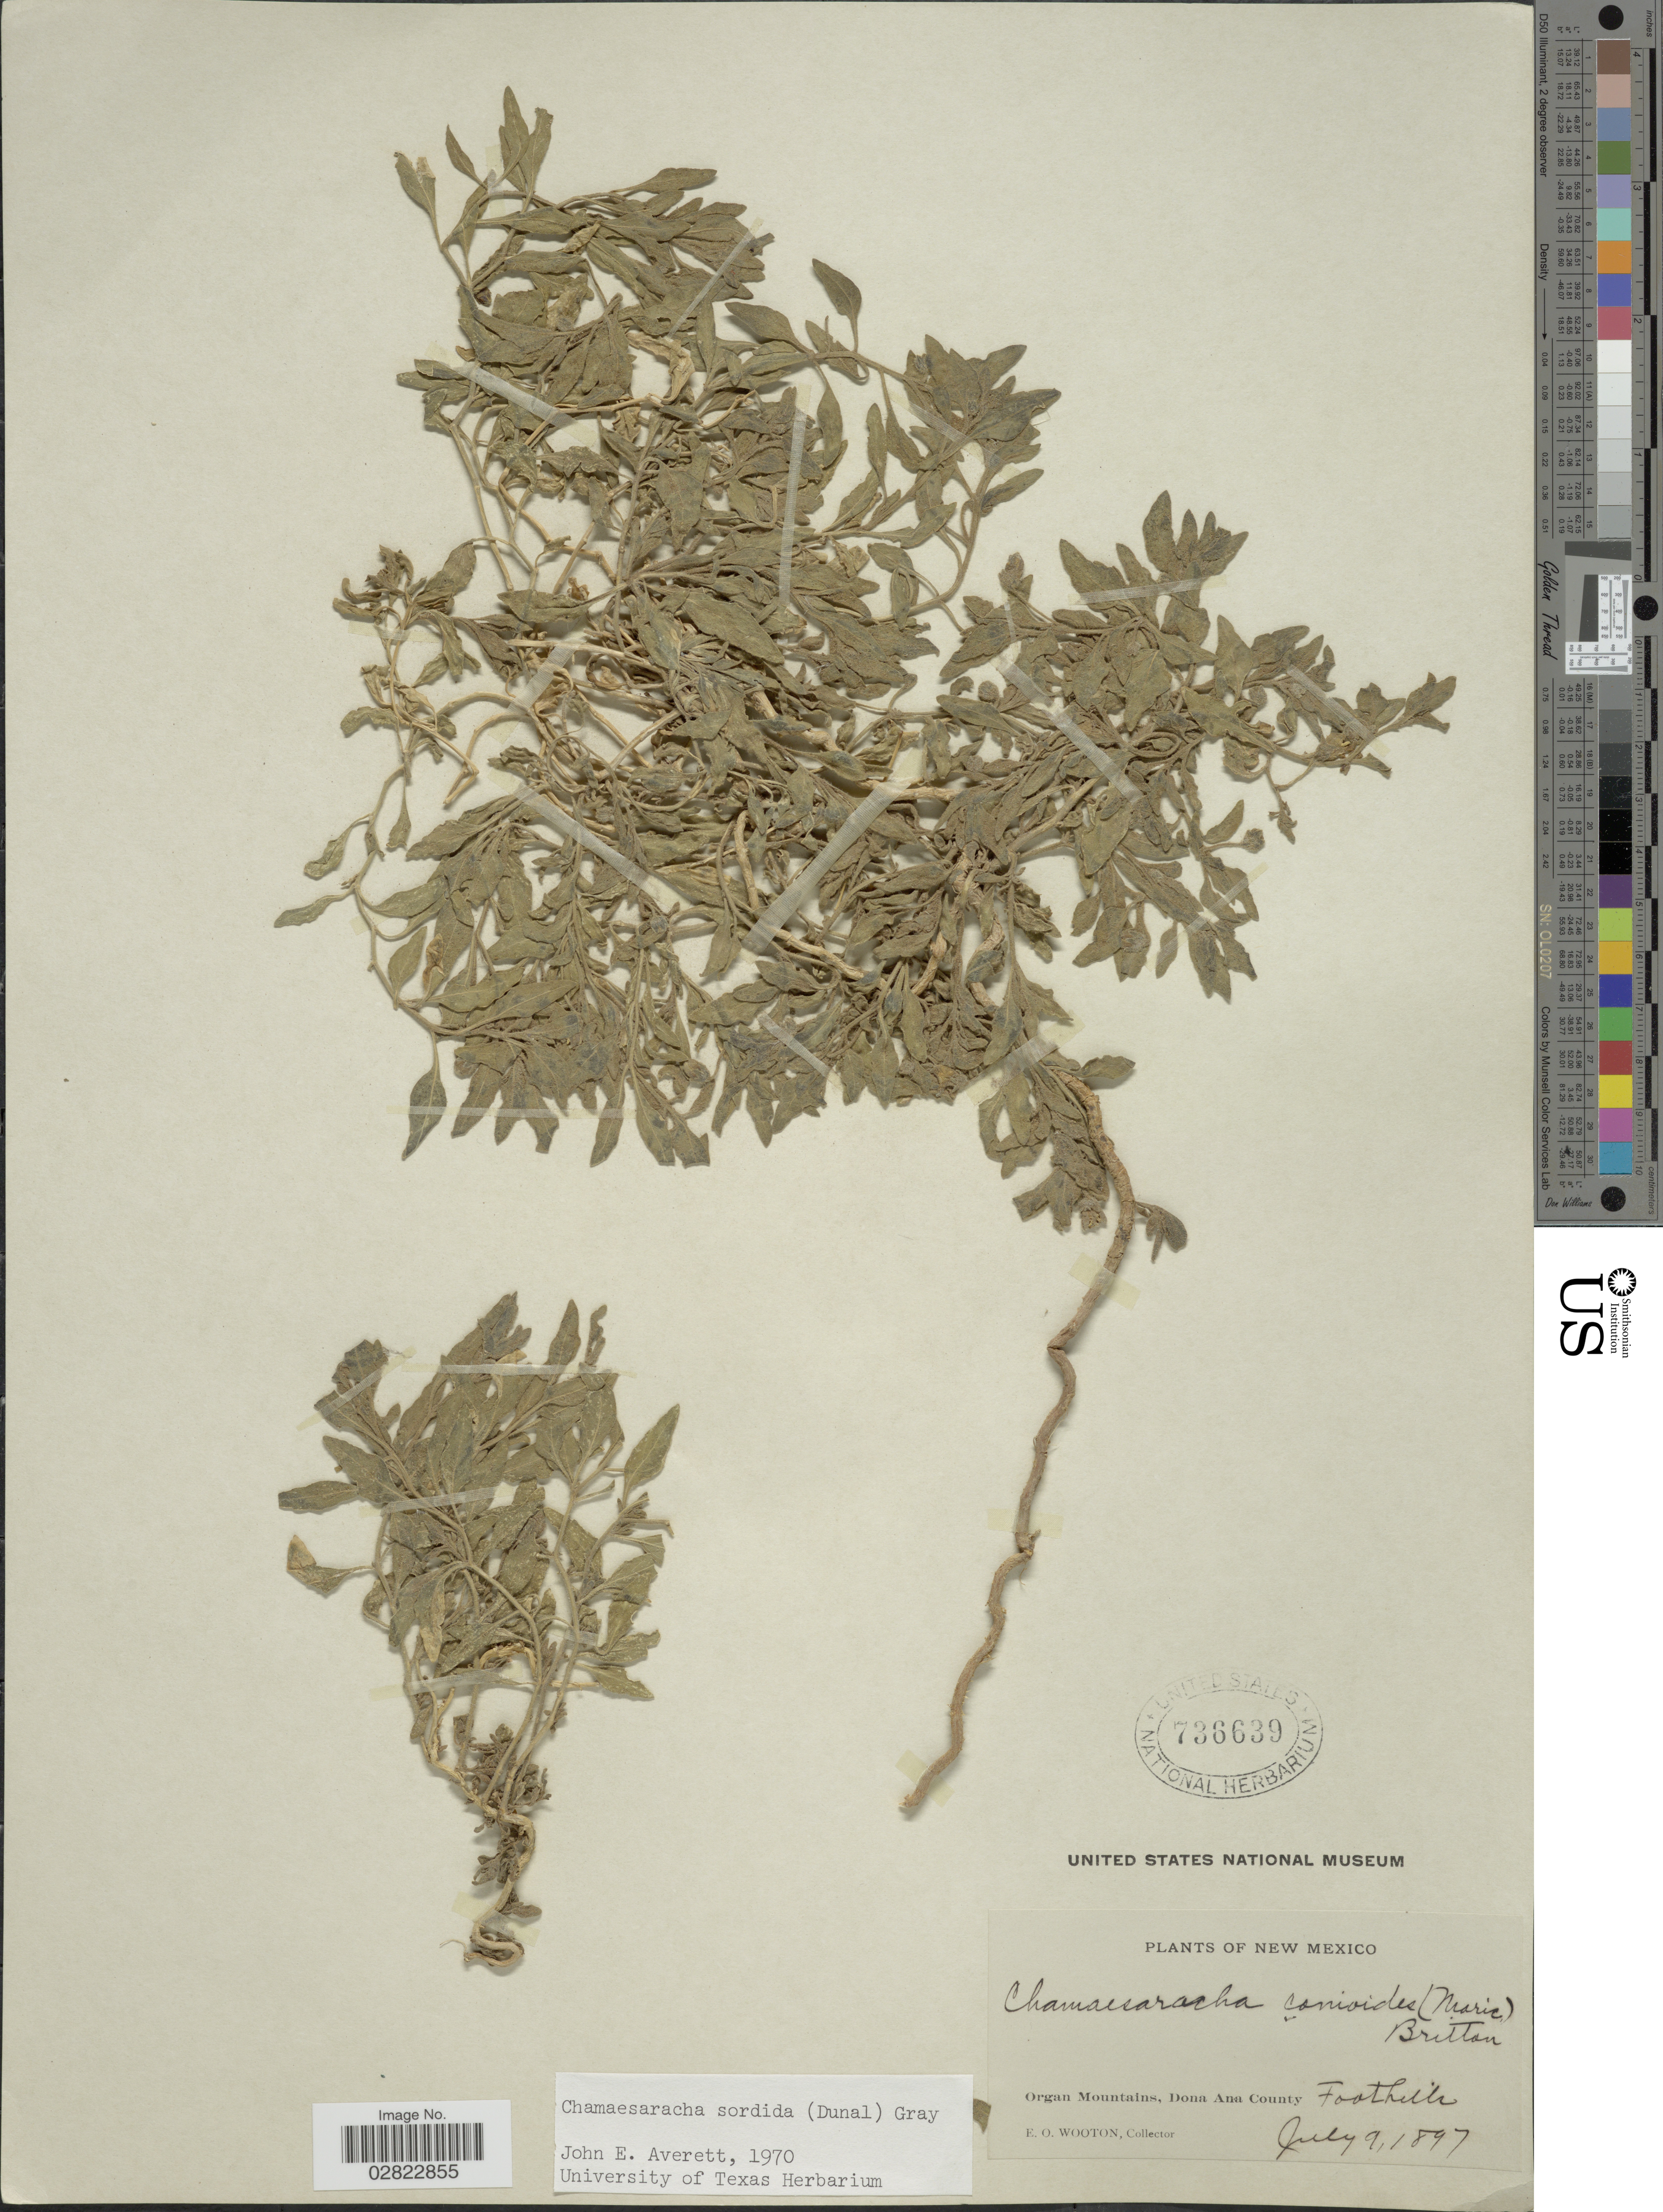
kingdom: Plantae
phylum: Tracheophyta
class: Magnoliopsida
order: Solanales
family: Solanaceae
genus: Chamaesaracha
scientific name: Chamaesaracha sordida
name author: (Dunal) S.F. Gray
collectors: E. O. Wooton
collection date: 1897-07-09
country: United States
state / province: New Mexico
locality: Organ Mountains, Dona Ana County.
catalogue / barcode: US 736639